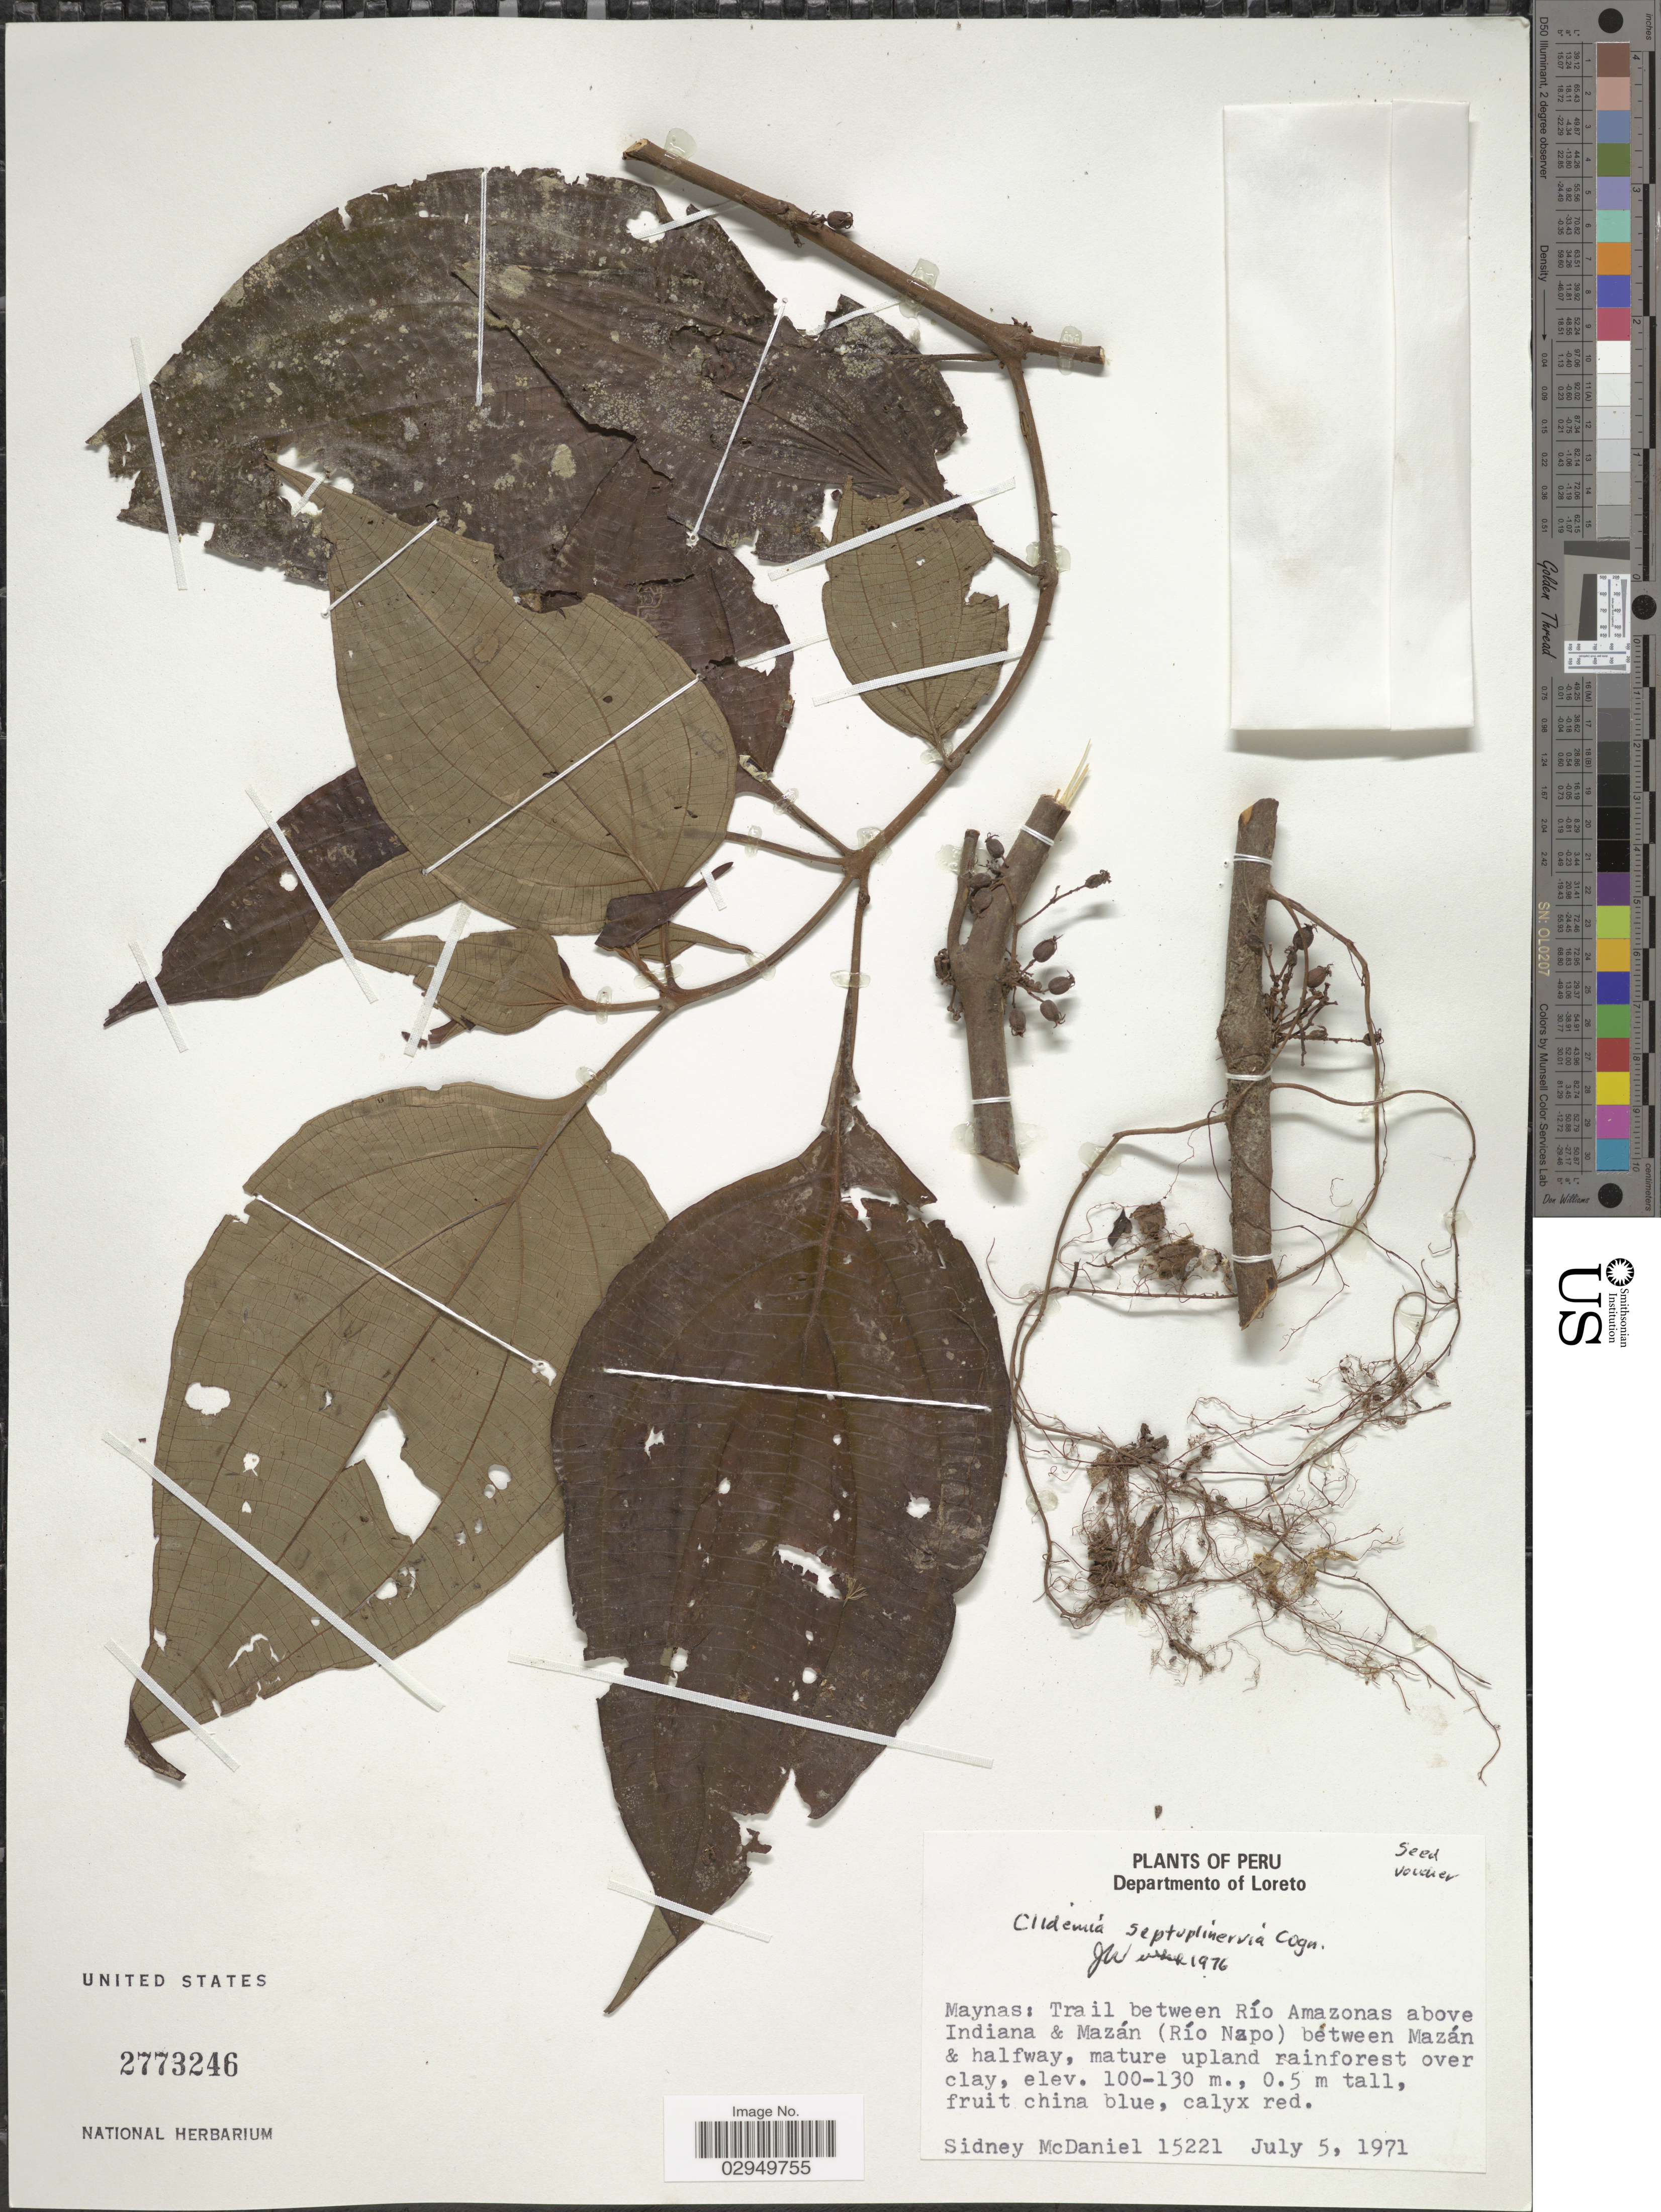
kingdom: Plantae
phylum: Tracheophyta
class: Magnoliopsida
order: Myrtales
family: Melastomataceae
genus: Clidemia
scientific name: Clidemia septuplinervia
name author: Cogn.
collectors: S. McDaniel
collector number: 15221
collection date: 1971-07-05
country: Peru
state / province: Loreto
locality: Departmento of Loreto. Maynas; Trail between Río Amazonas above Indiana & Mazán (Río Napo) between Mazán & halfway.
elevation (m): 100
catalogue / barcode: US 2773246